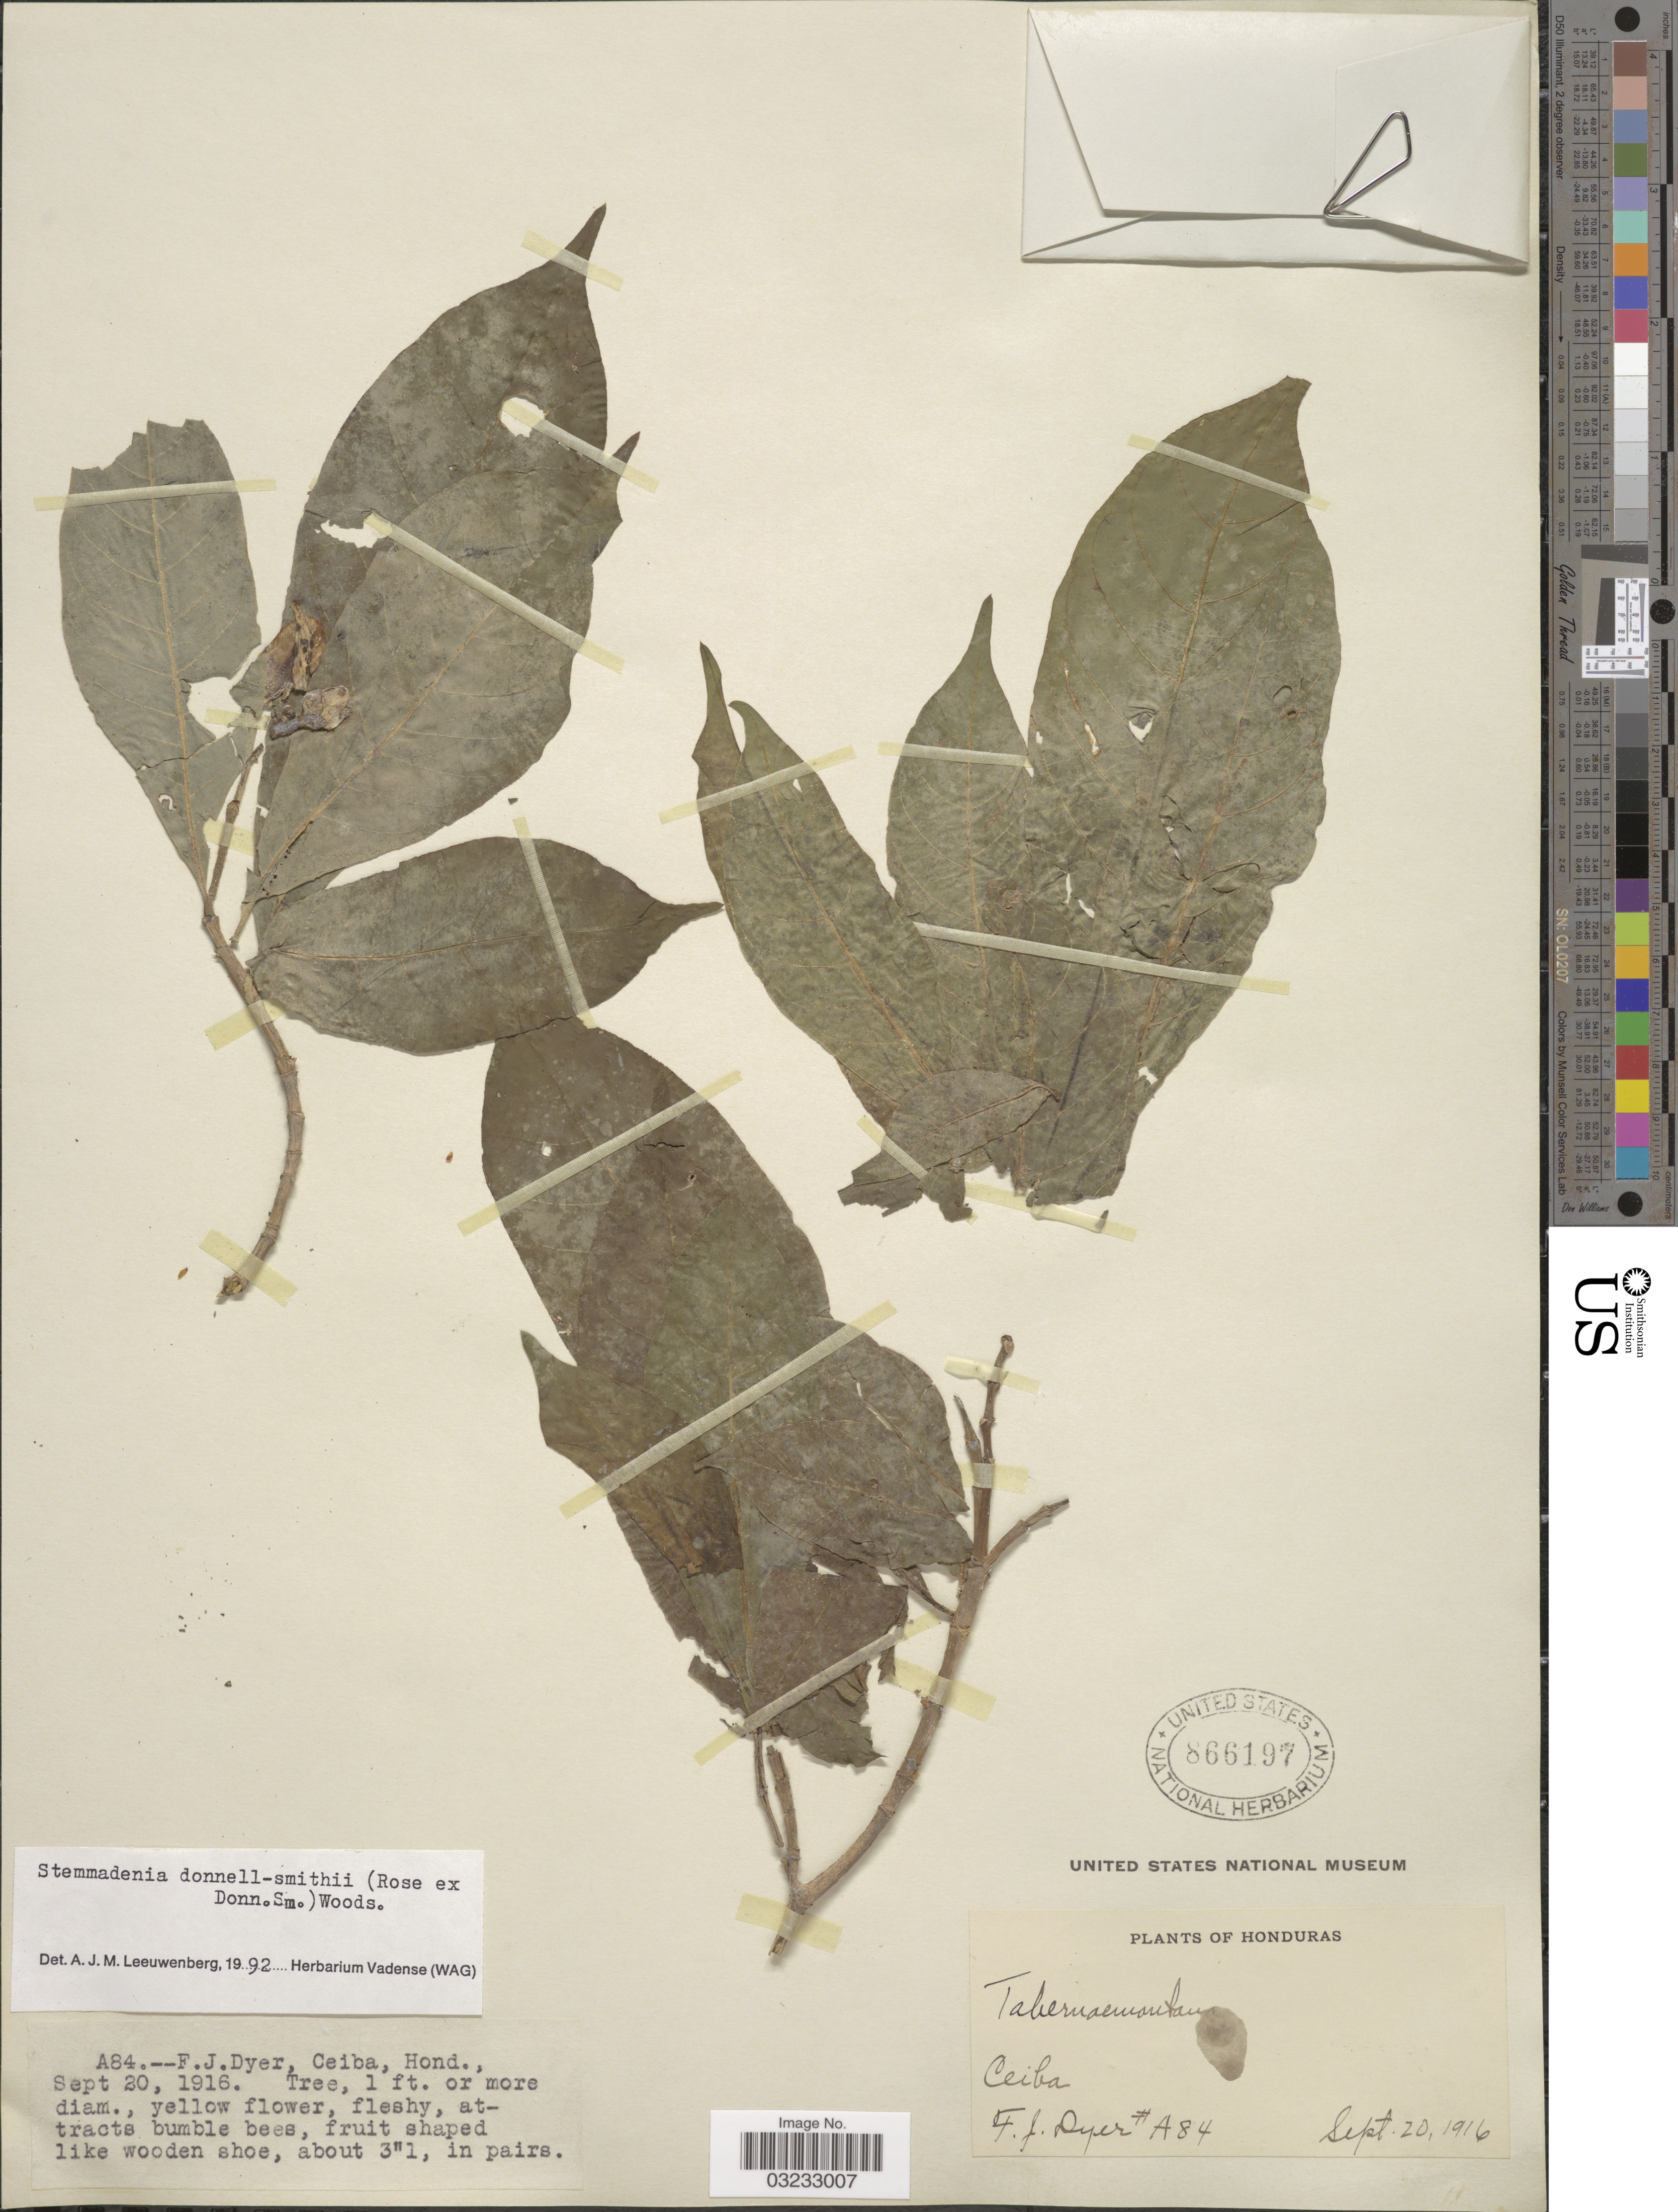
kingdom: Plantae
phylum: Tracheophyta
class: Magnoliopsida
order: Gentianales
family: Apocynaceae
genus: Stemmadenia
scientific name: Stemmadenia donnell-smithii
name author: (Rose ex Donn. Sm.) Woodson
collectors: F. J. Dyer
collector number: A84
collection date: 1916-09-20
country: Honduras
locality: Ceiba, Hond.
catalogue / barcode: US 866197